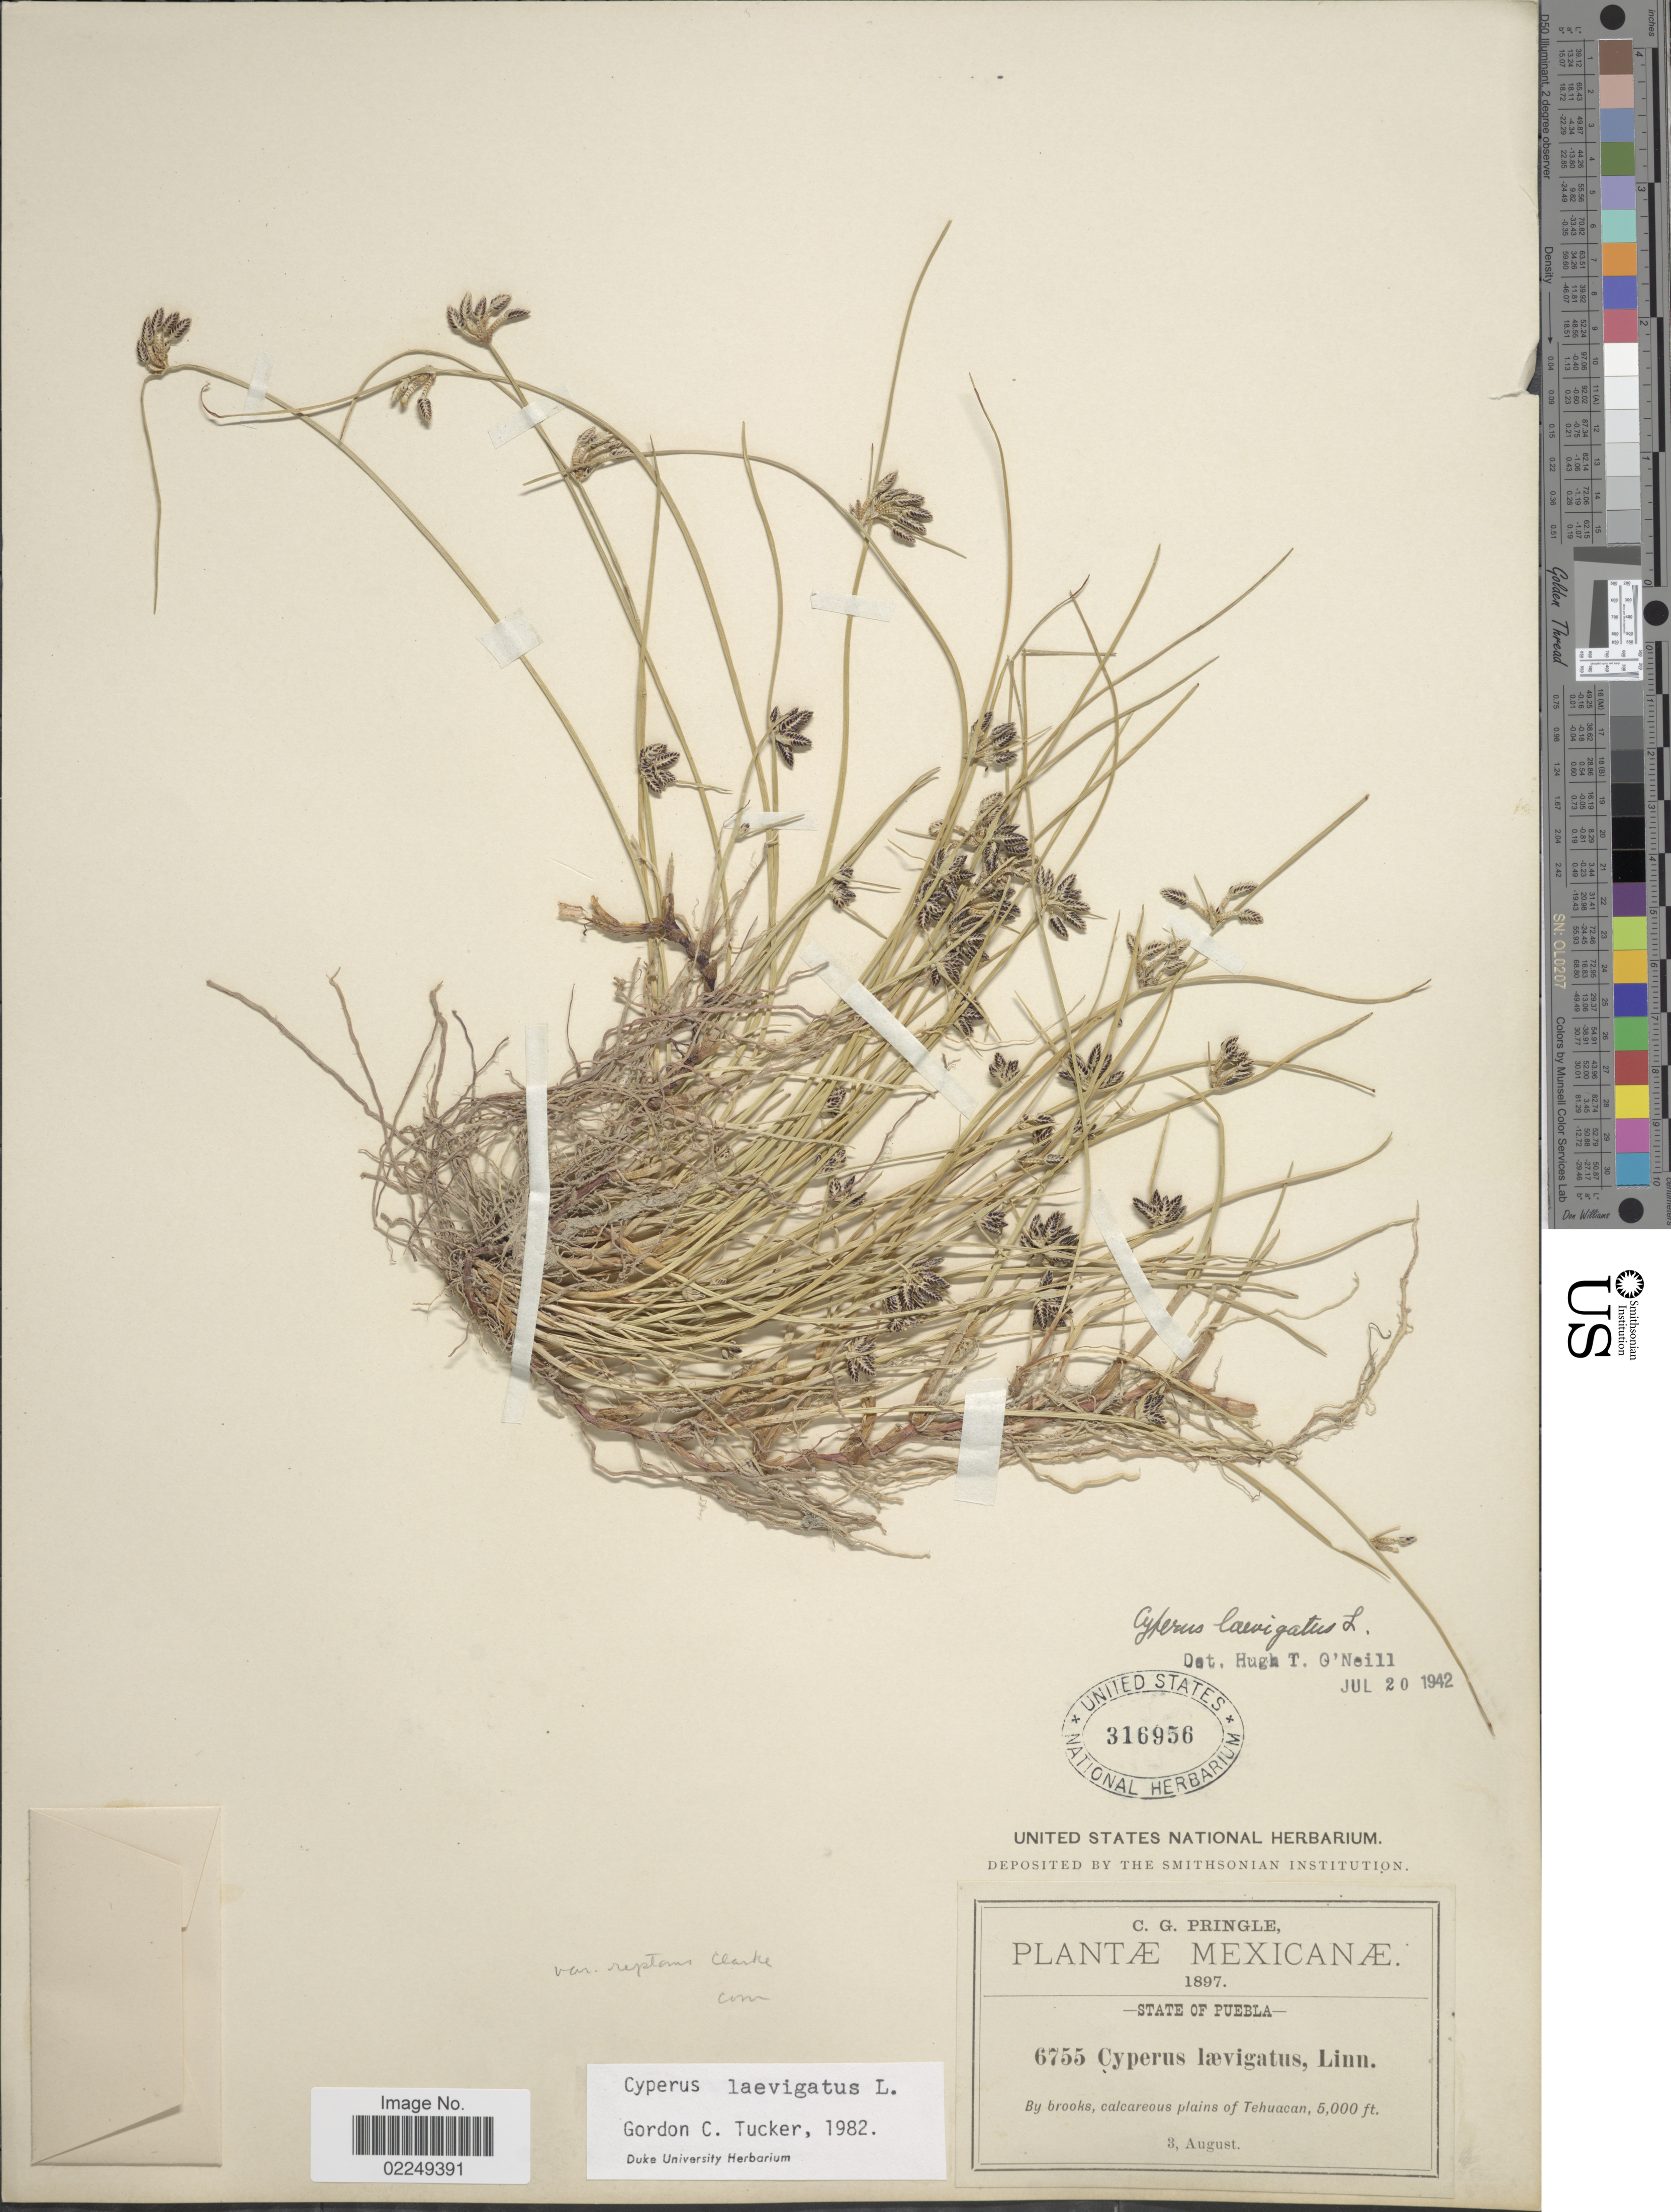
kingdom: Plantae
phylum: Tracheophyta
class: Liliopsida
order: Poales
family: Cyperaceae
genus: Cyperus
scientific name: Cyperus laevigatus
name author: L.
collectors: C. G. Pringle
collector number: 6755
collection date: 1897-08-03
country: Mexico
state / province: Puebla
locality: By brooks, calcareous plains of Tehuacan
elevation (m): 1524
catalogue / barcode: US 316956